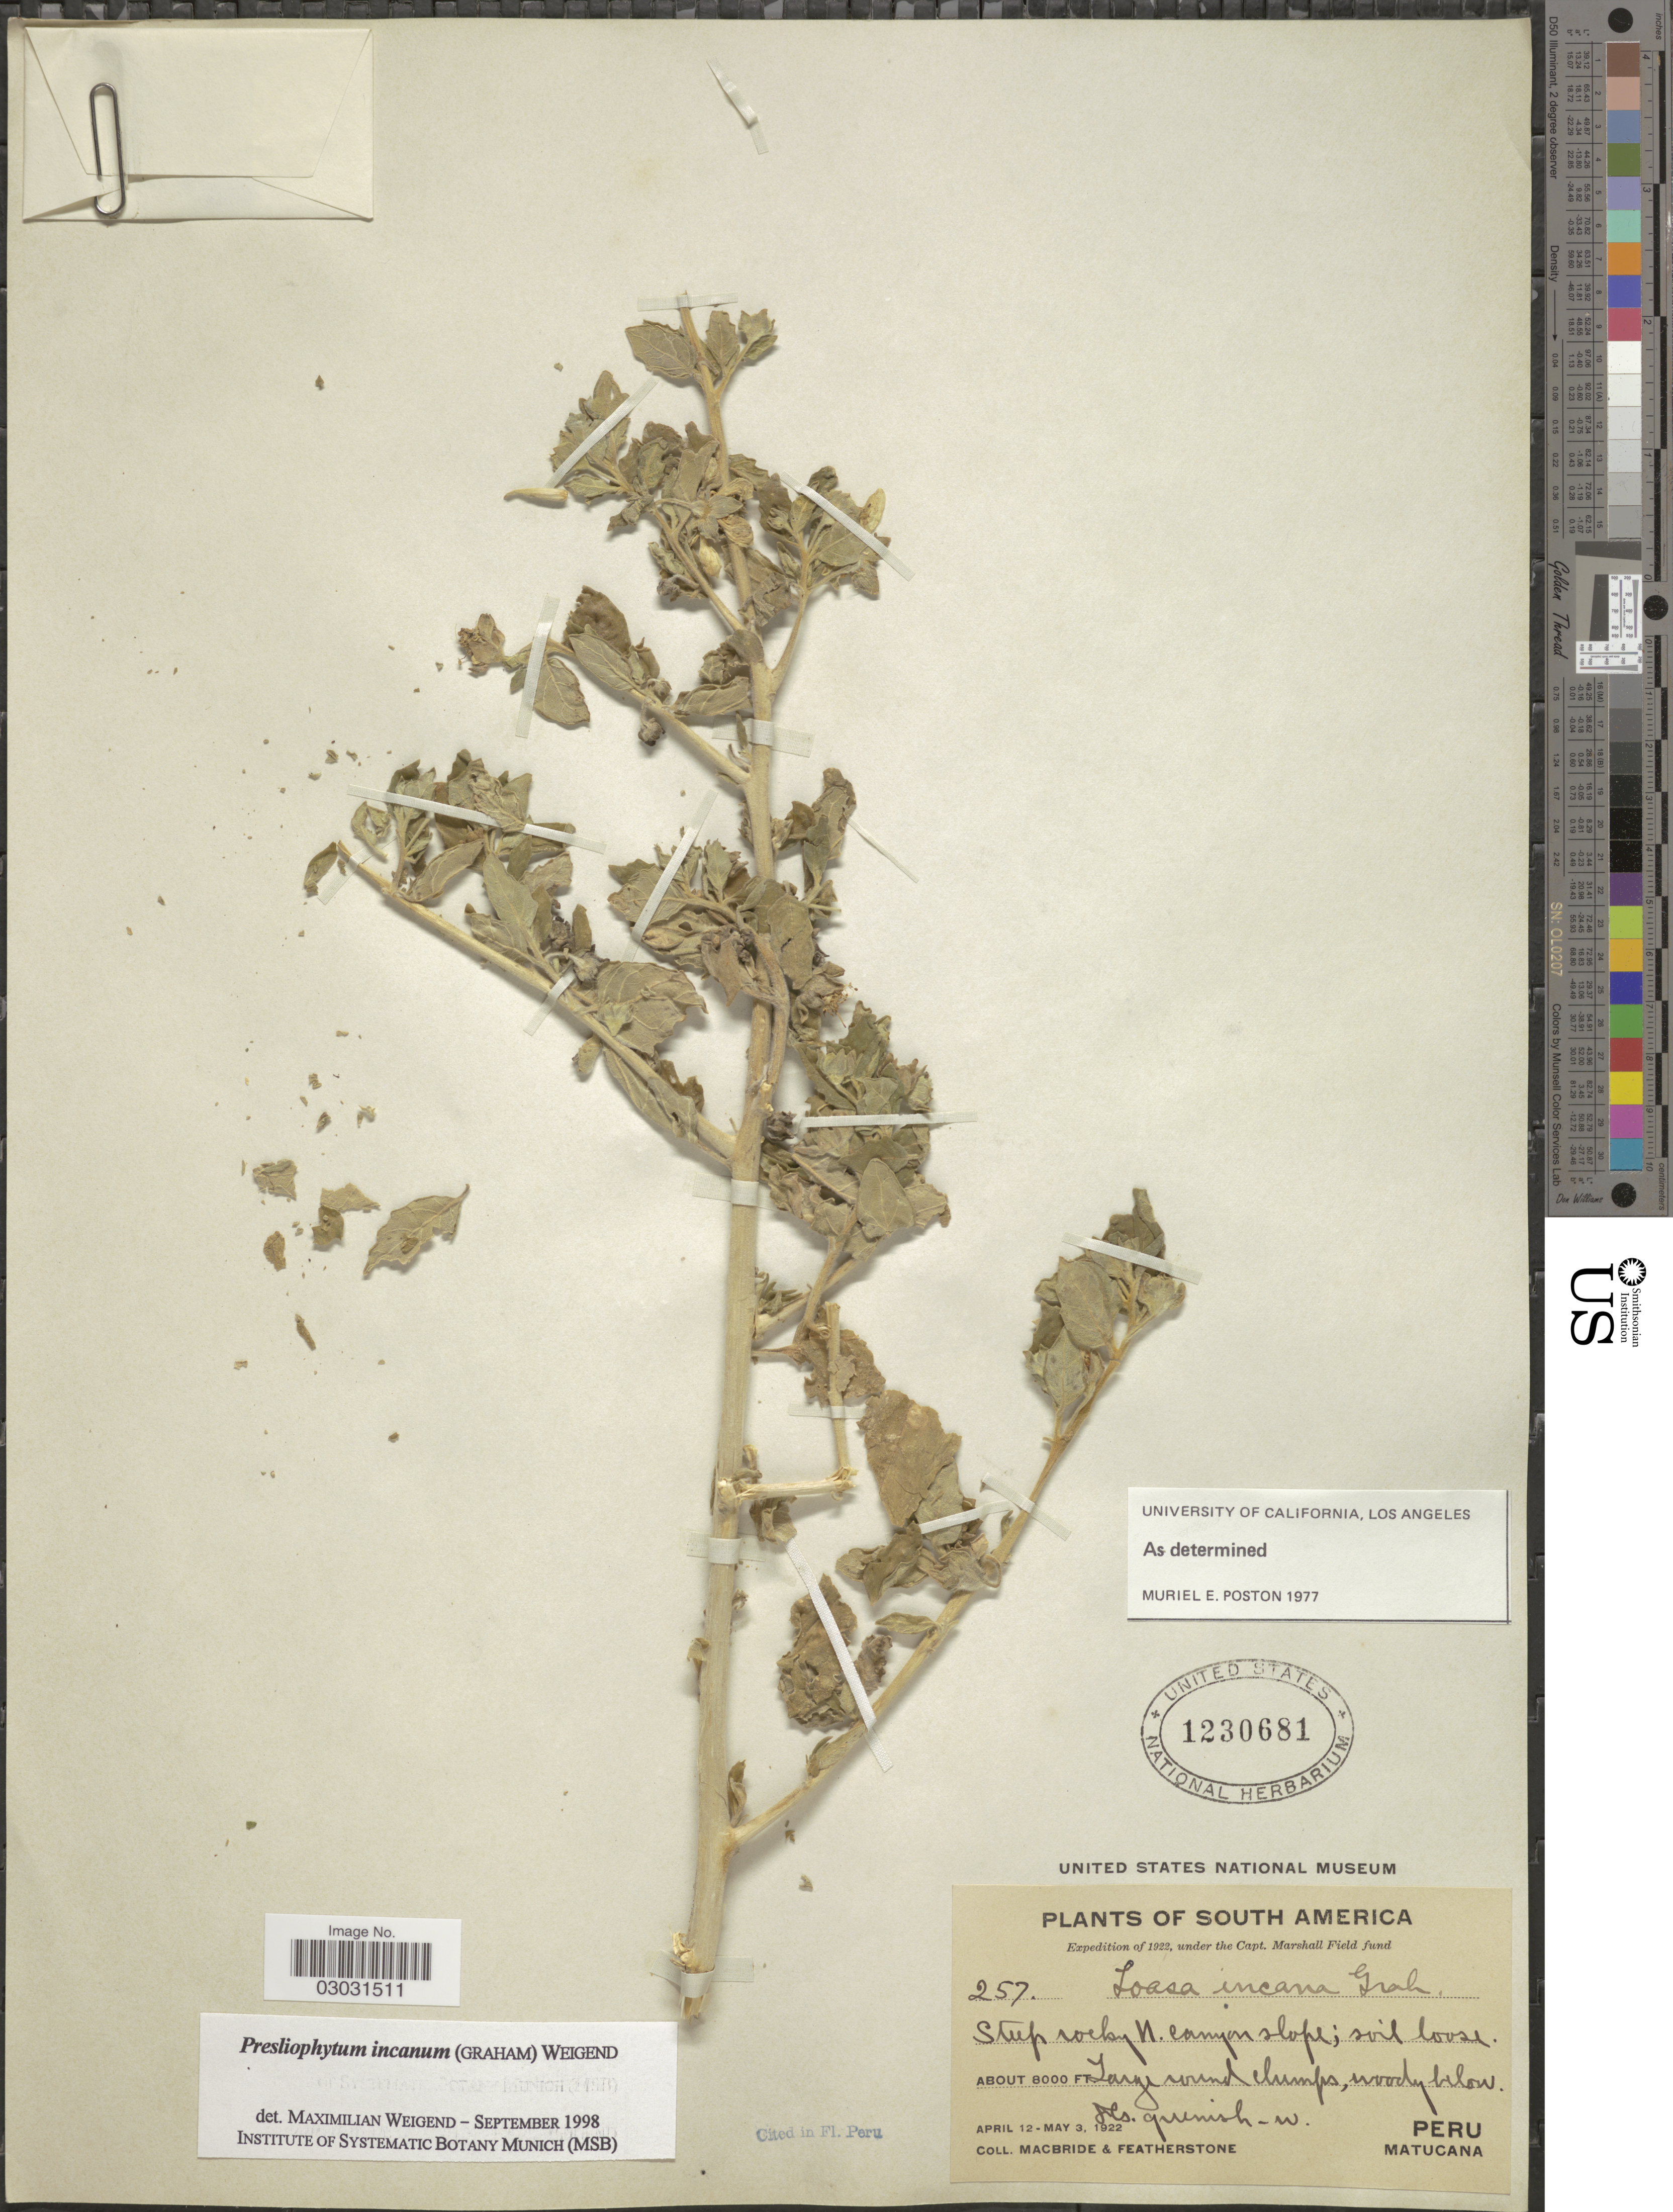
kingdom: Plantae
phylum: Tracheophyta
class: Magnoliopsida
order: Cornales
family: Loasaceae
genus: Presliophytum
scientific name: Presliophytum incanum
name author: (Graham) Weigand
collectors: Macbride, -- & -. Featherstone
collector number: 257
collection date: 1922-04-12/1922-05-03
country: Peru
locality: Matucana.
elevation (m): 2438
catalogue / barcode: US 1230681